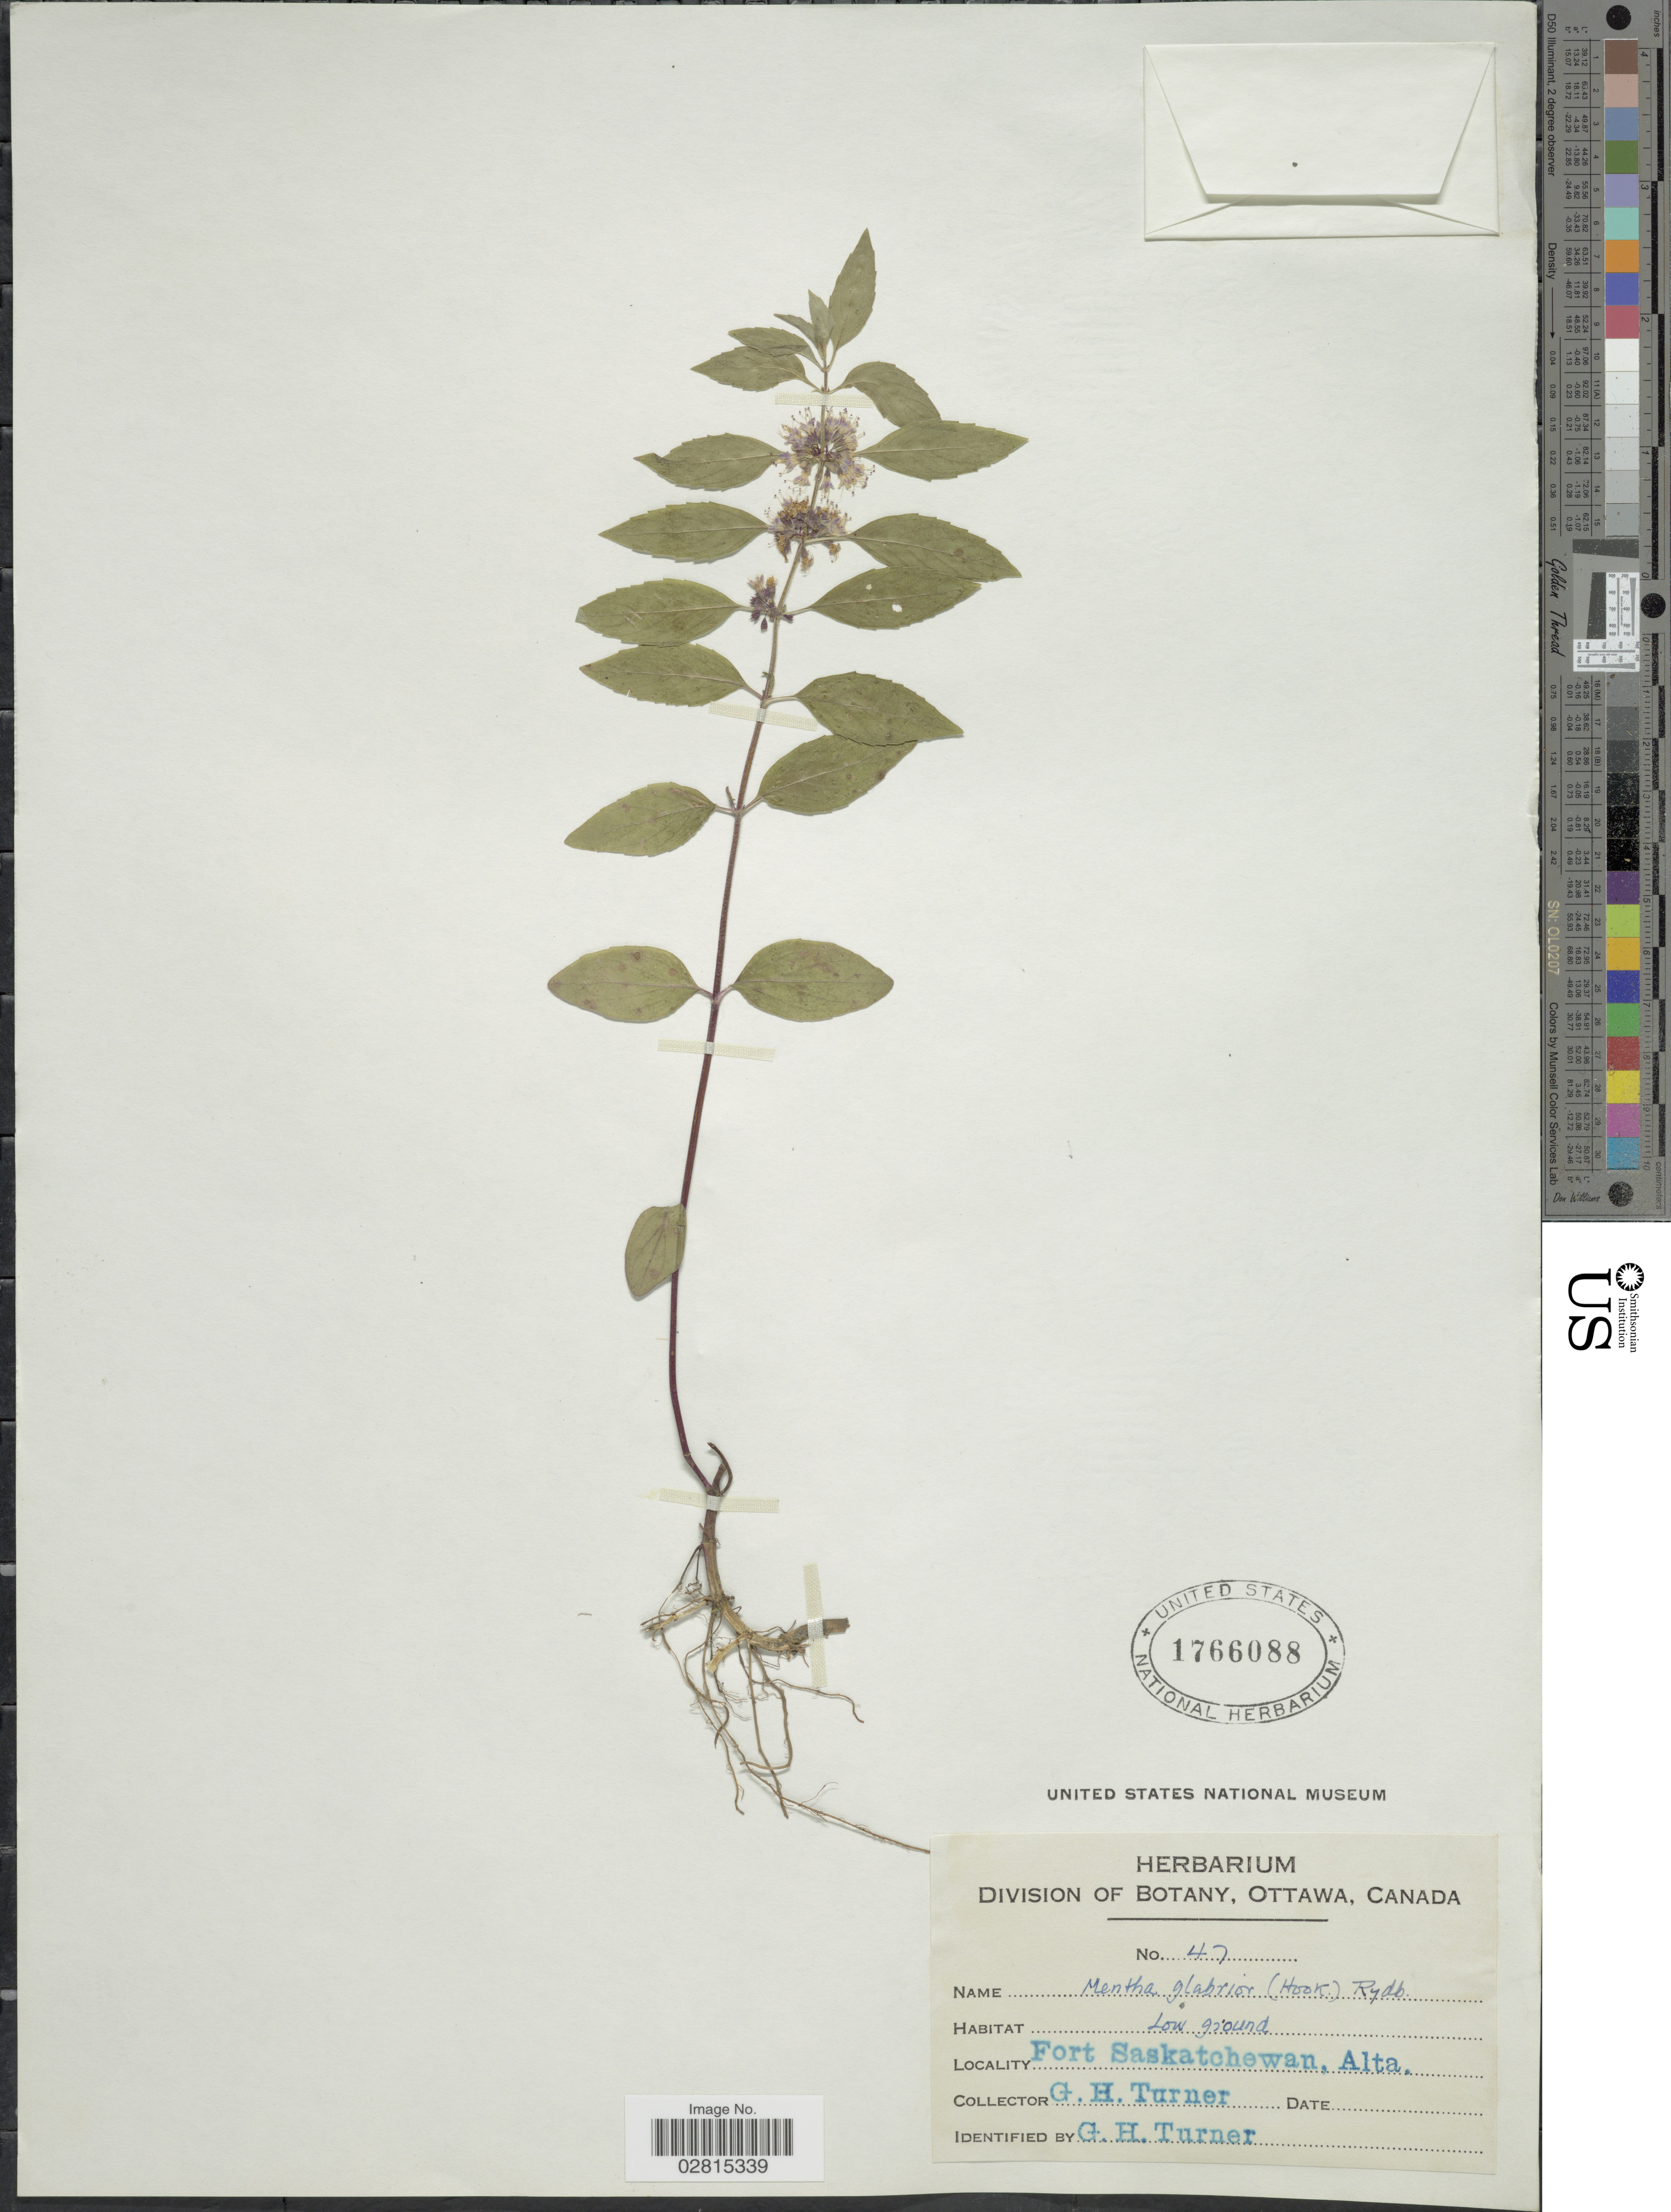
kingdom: Plantae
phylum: Tracheophyta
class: Magnoliopsida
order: Lamiales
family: Lamiaceae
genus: Mentha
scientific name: Mentha canadensis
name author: L.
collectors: G. H. Turner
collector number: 47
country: Canada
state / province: Alberta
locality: Fort Saskatchewan, Alta.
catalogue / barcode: US 1766088